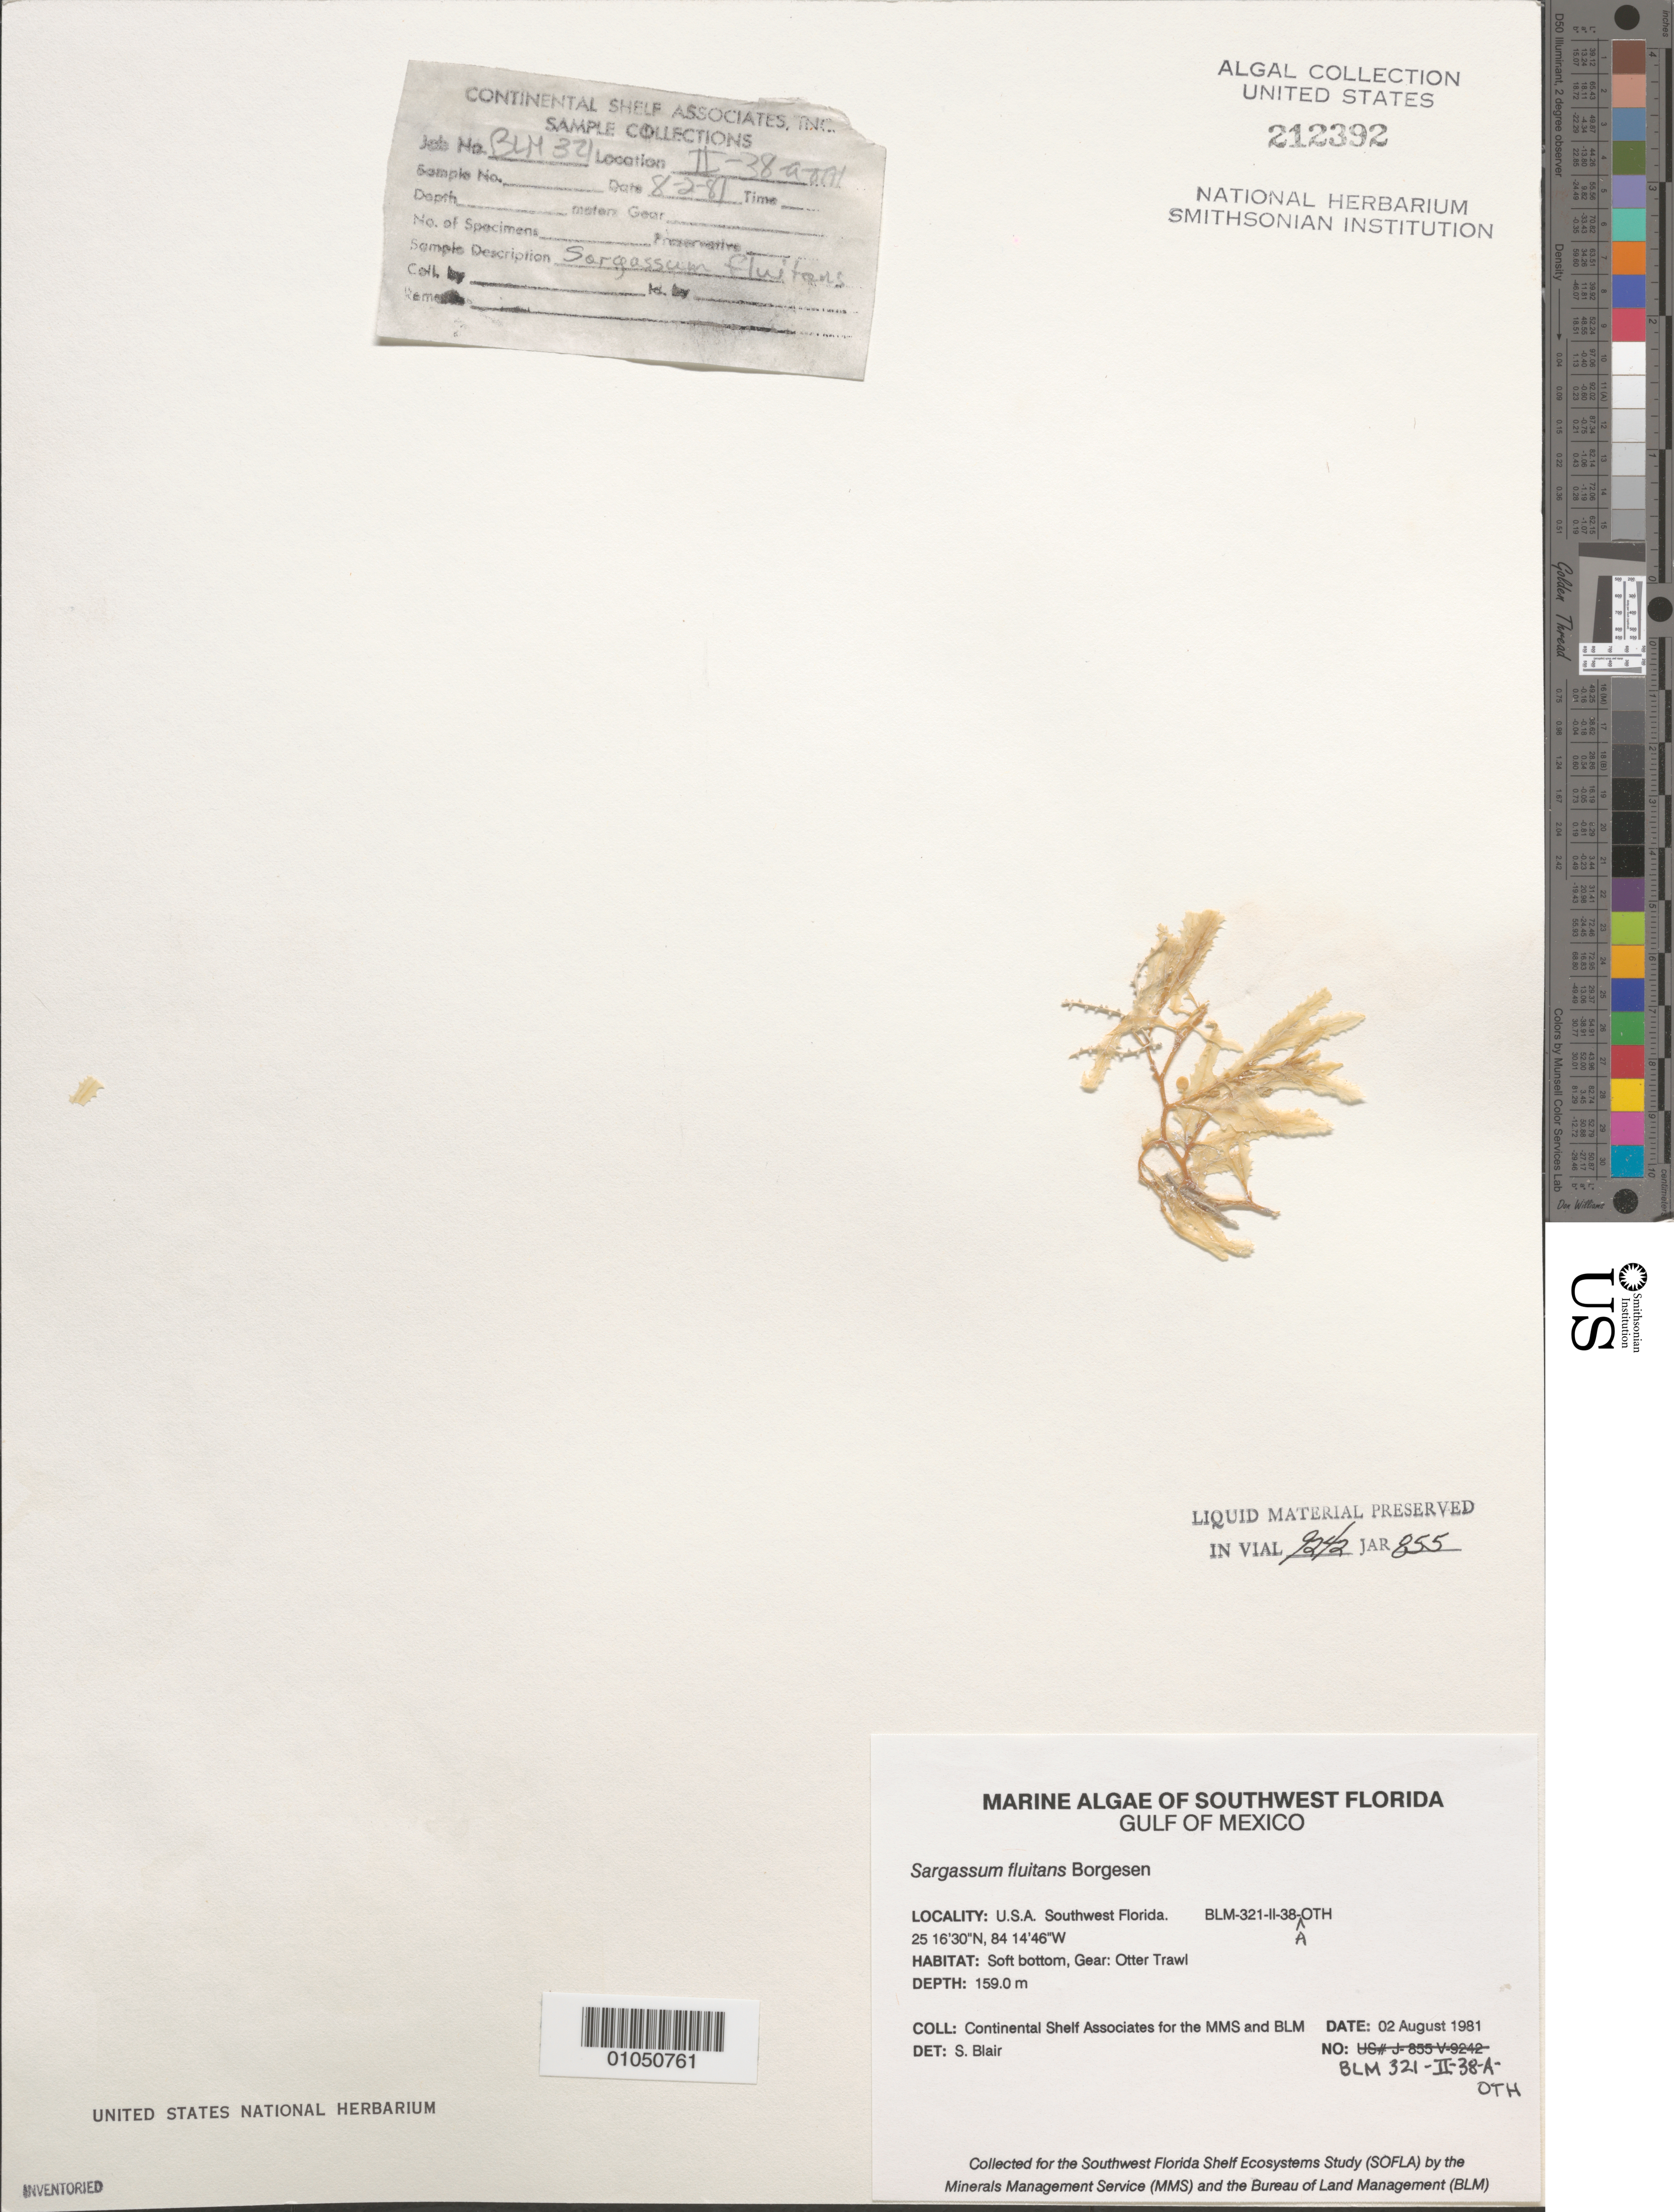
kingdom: Chromista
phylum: Ochrophyta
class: Phaeophyceae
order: Fucales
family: Sargassaceae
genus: Sargassum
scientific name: Sargassum fluitans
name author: (Børgesen) Børgesen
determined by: Blair, S. M.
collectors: Continental Shelf Associates for the MMS/BLM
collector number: BLM-321-II-38-A-OTH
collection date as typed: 02 Aug 1981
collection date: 1981-08-02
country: United States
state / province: Florida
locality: Gulf of Mexico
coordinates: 25 16'30"N, 84 14'46"W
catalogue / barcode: US 212392